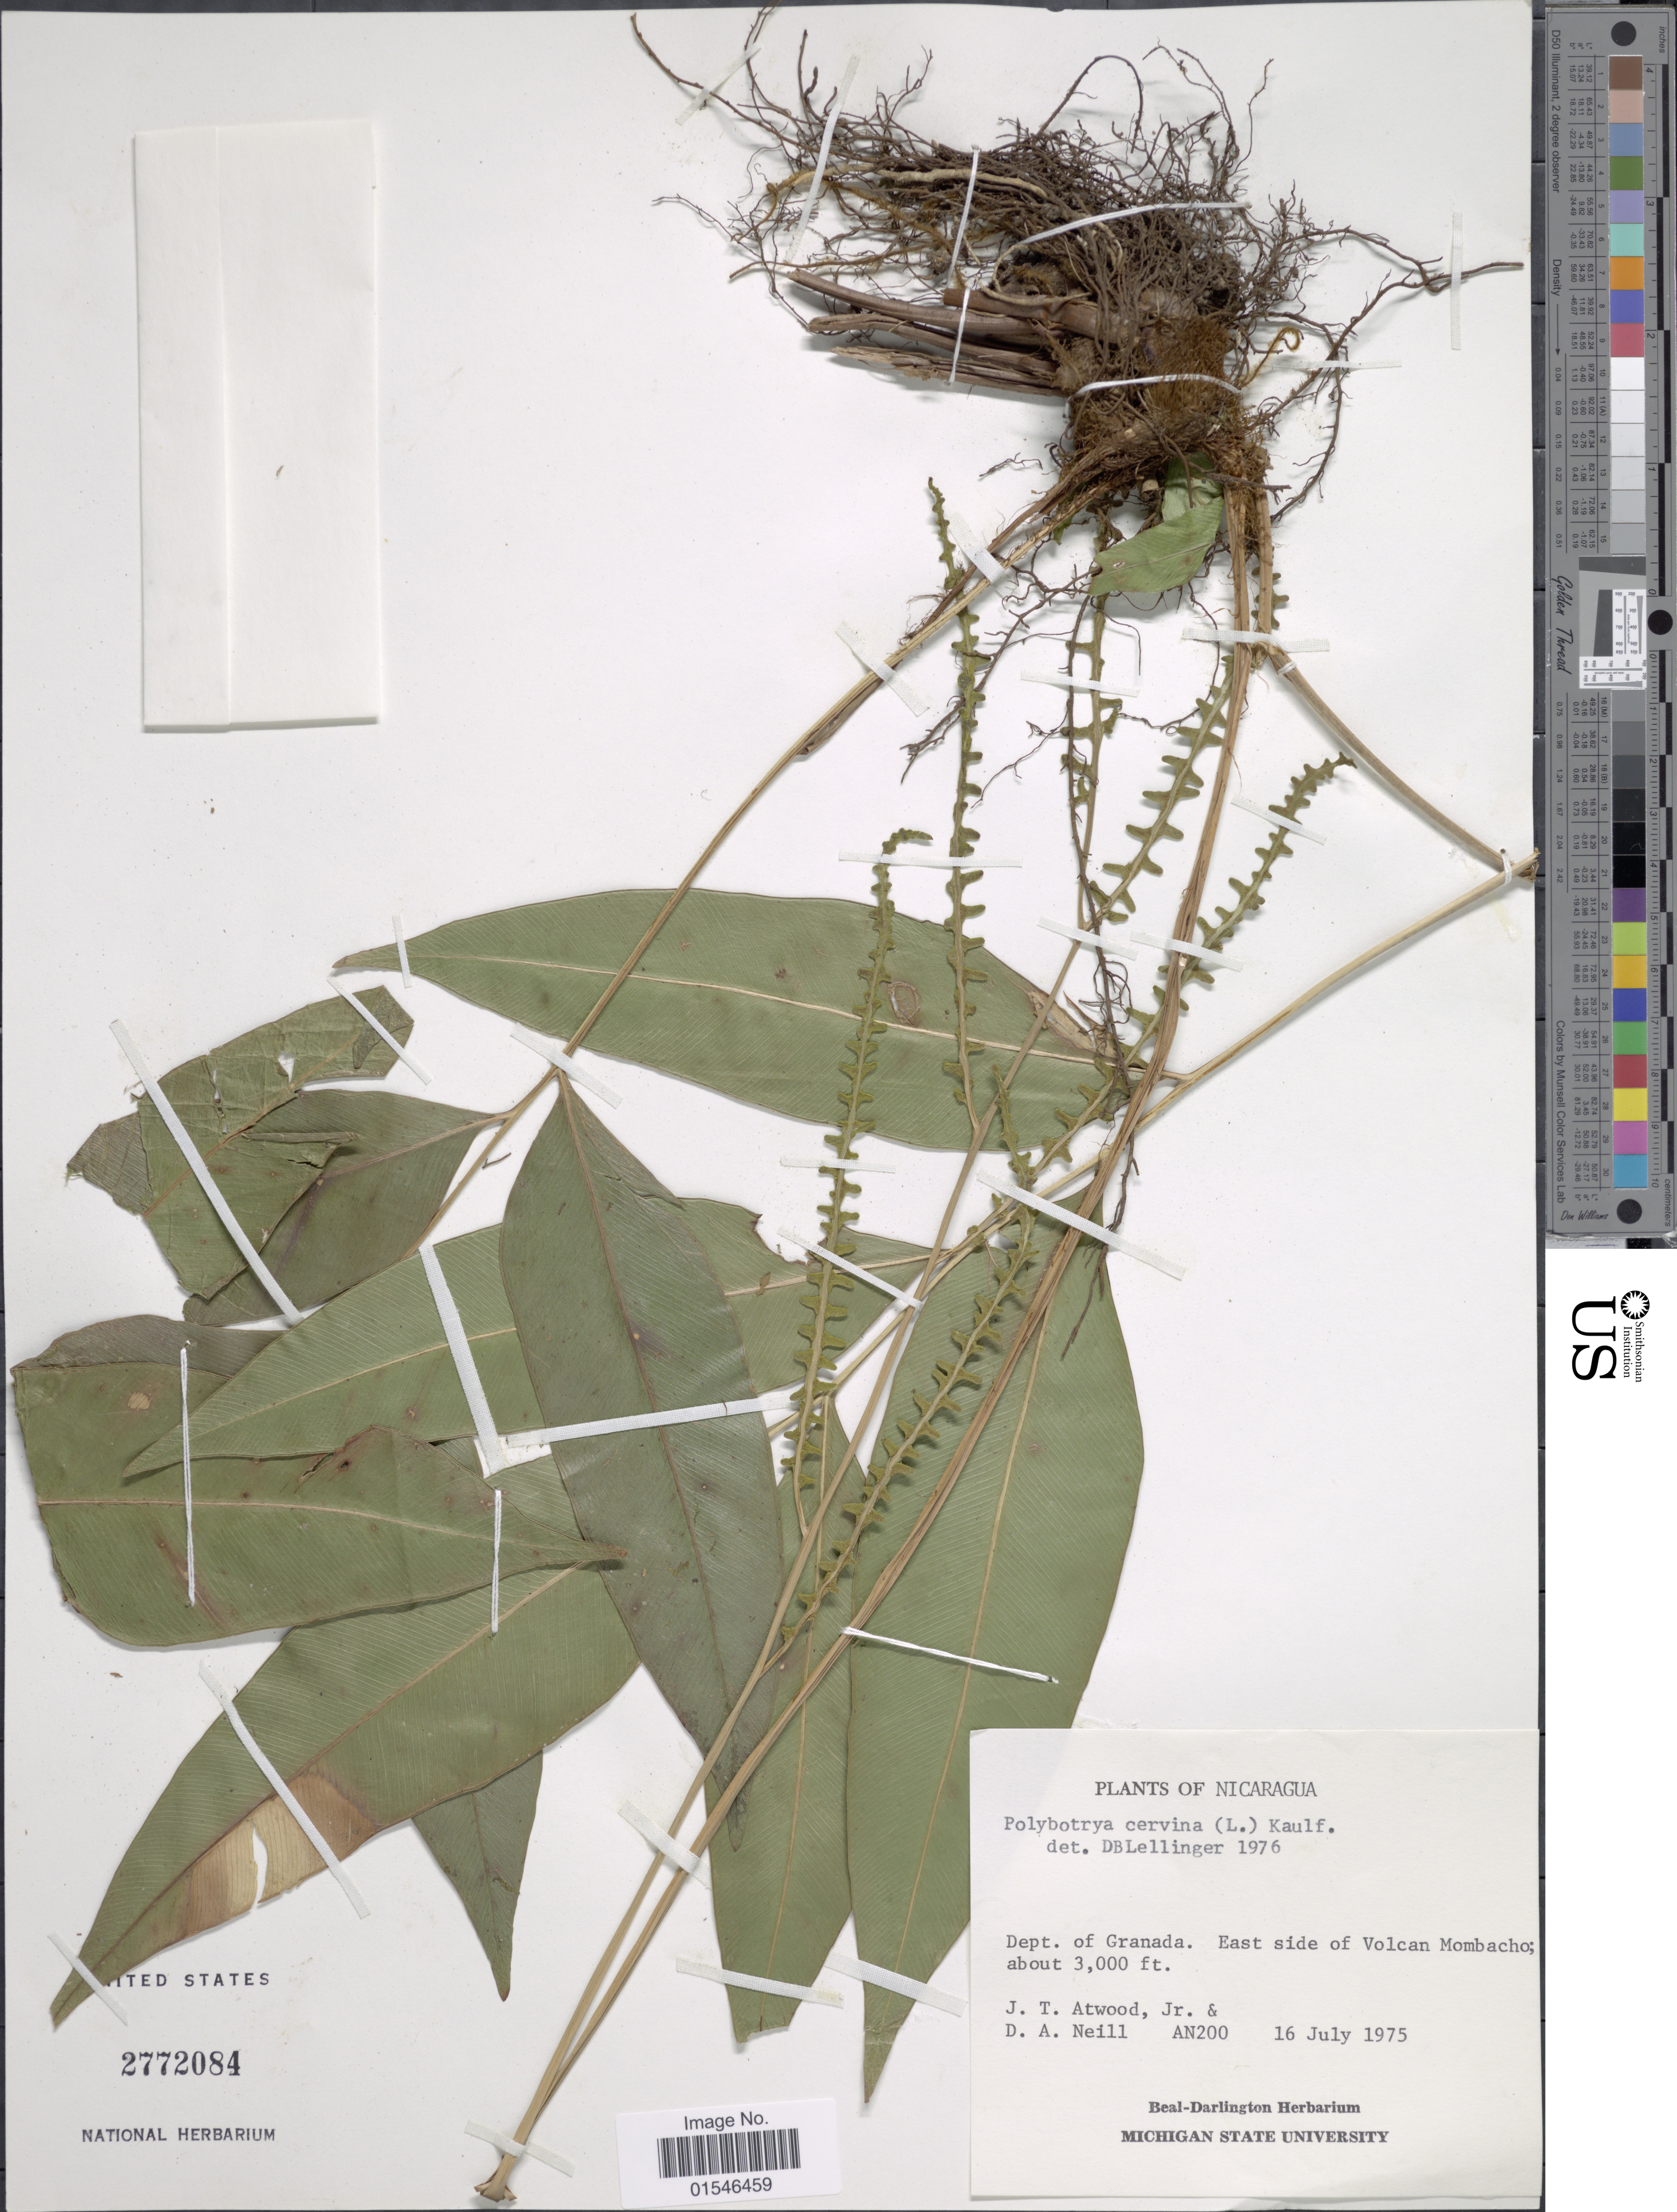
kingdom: Plantae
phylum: Tracheophyta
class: Polypodiopsida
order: Polypodiales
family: Dryopteridaceae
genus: Olfersia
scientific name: Olfersia cervina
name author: (L.) Kunze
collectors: J. T. Atwood & D. A. Neill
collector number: AN200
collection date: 1975-07-16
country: Nicaragua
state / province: Granada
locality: East side of Volcan Mombacho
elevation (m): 914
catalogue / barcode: US 2772084